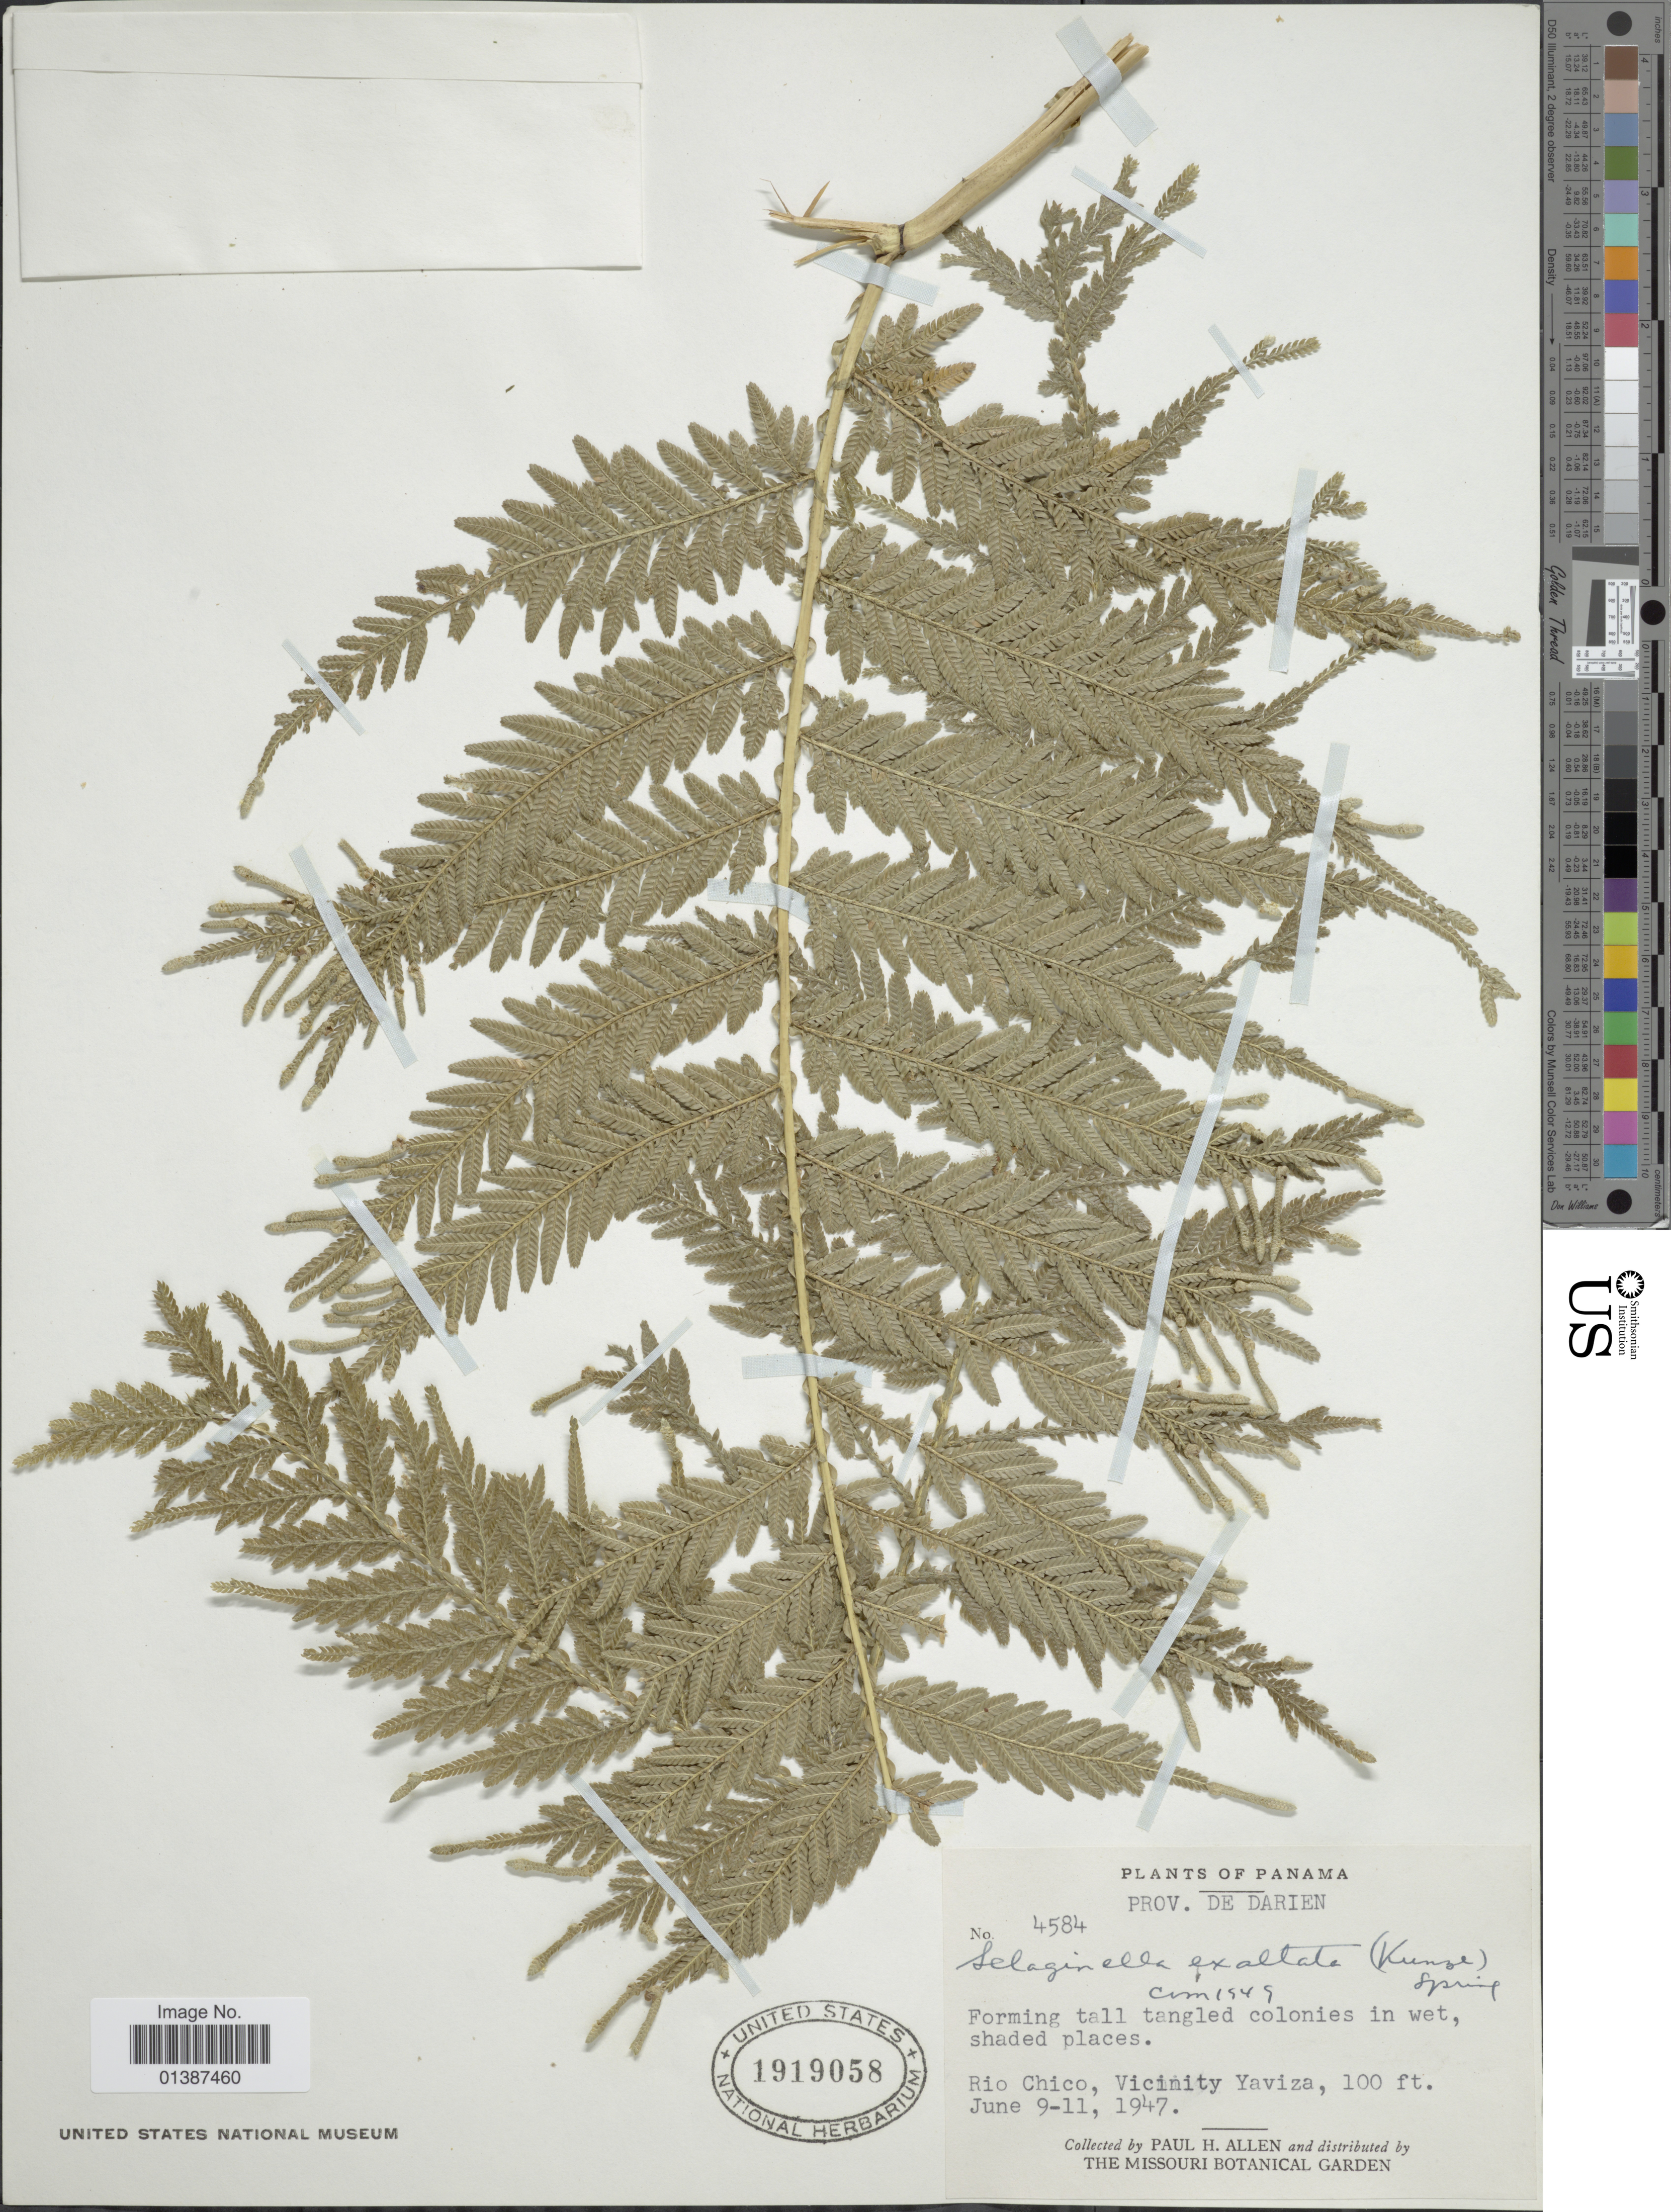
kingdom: Plantae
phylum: Tracheophyta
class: Lycopodiopsida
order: Selaginellales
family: Selaginellaceae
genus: Selaginella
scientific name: Selaginella exaltata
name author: (Kunze) Spring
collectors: P. H. Allen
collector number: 4584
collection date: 1947-06-09/1947-06-11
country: Panama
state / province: Darién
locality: Prov. de Darien, Rio Chico, ,Vicinity Yaviza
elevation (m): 30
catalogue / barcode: US 1919058